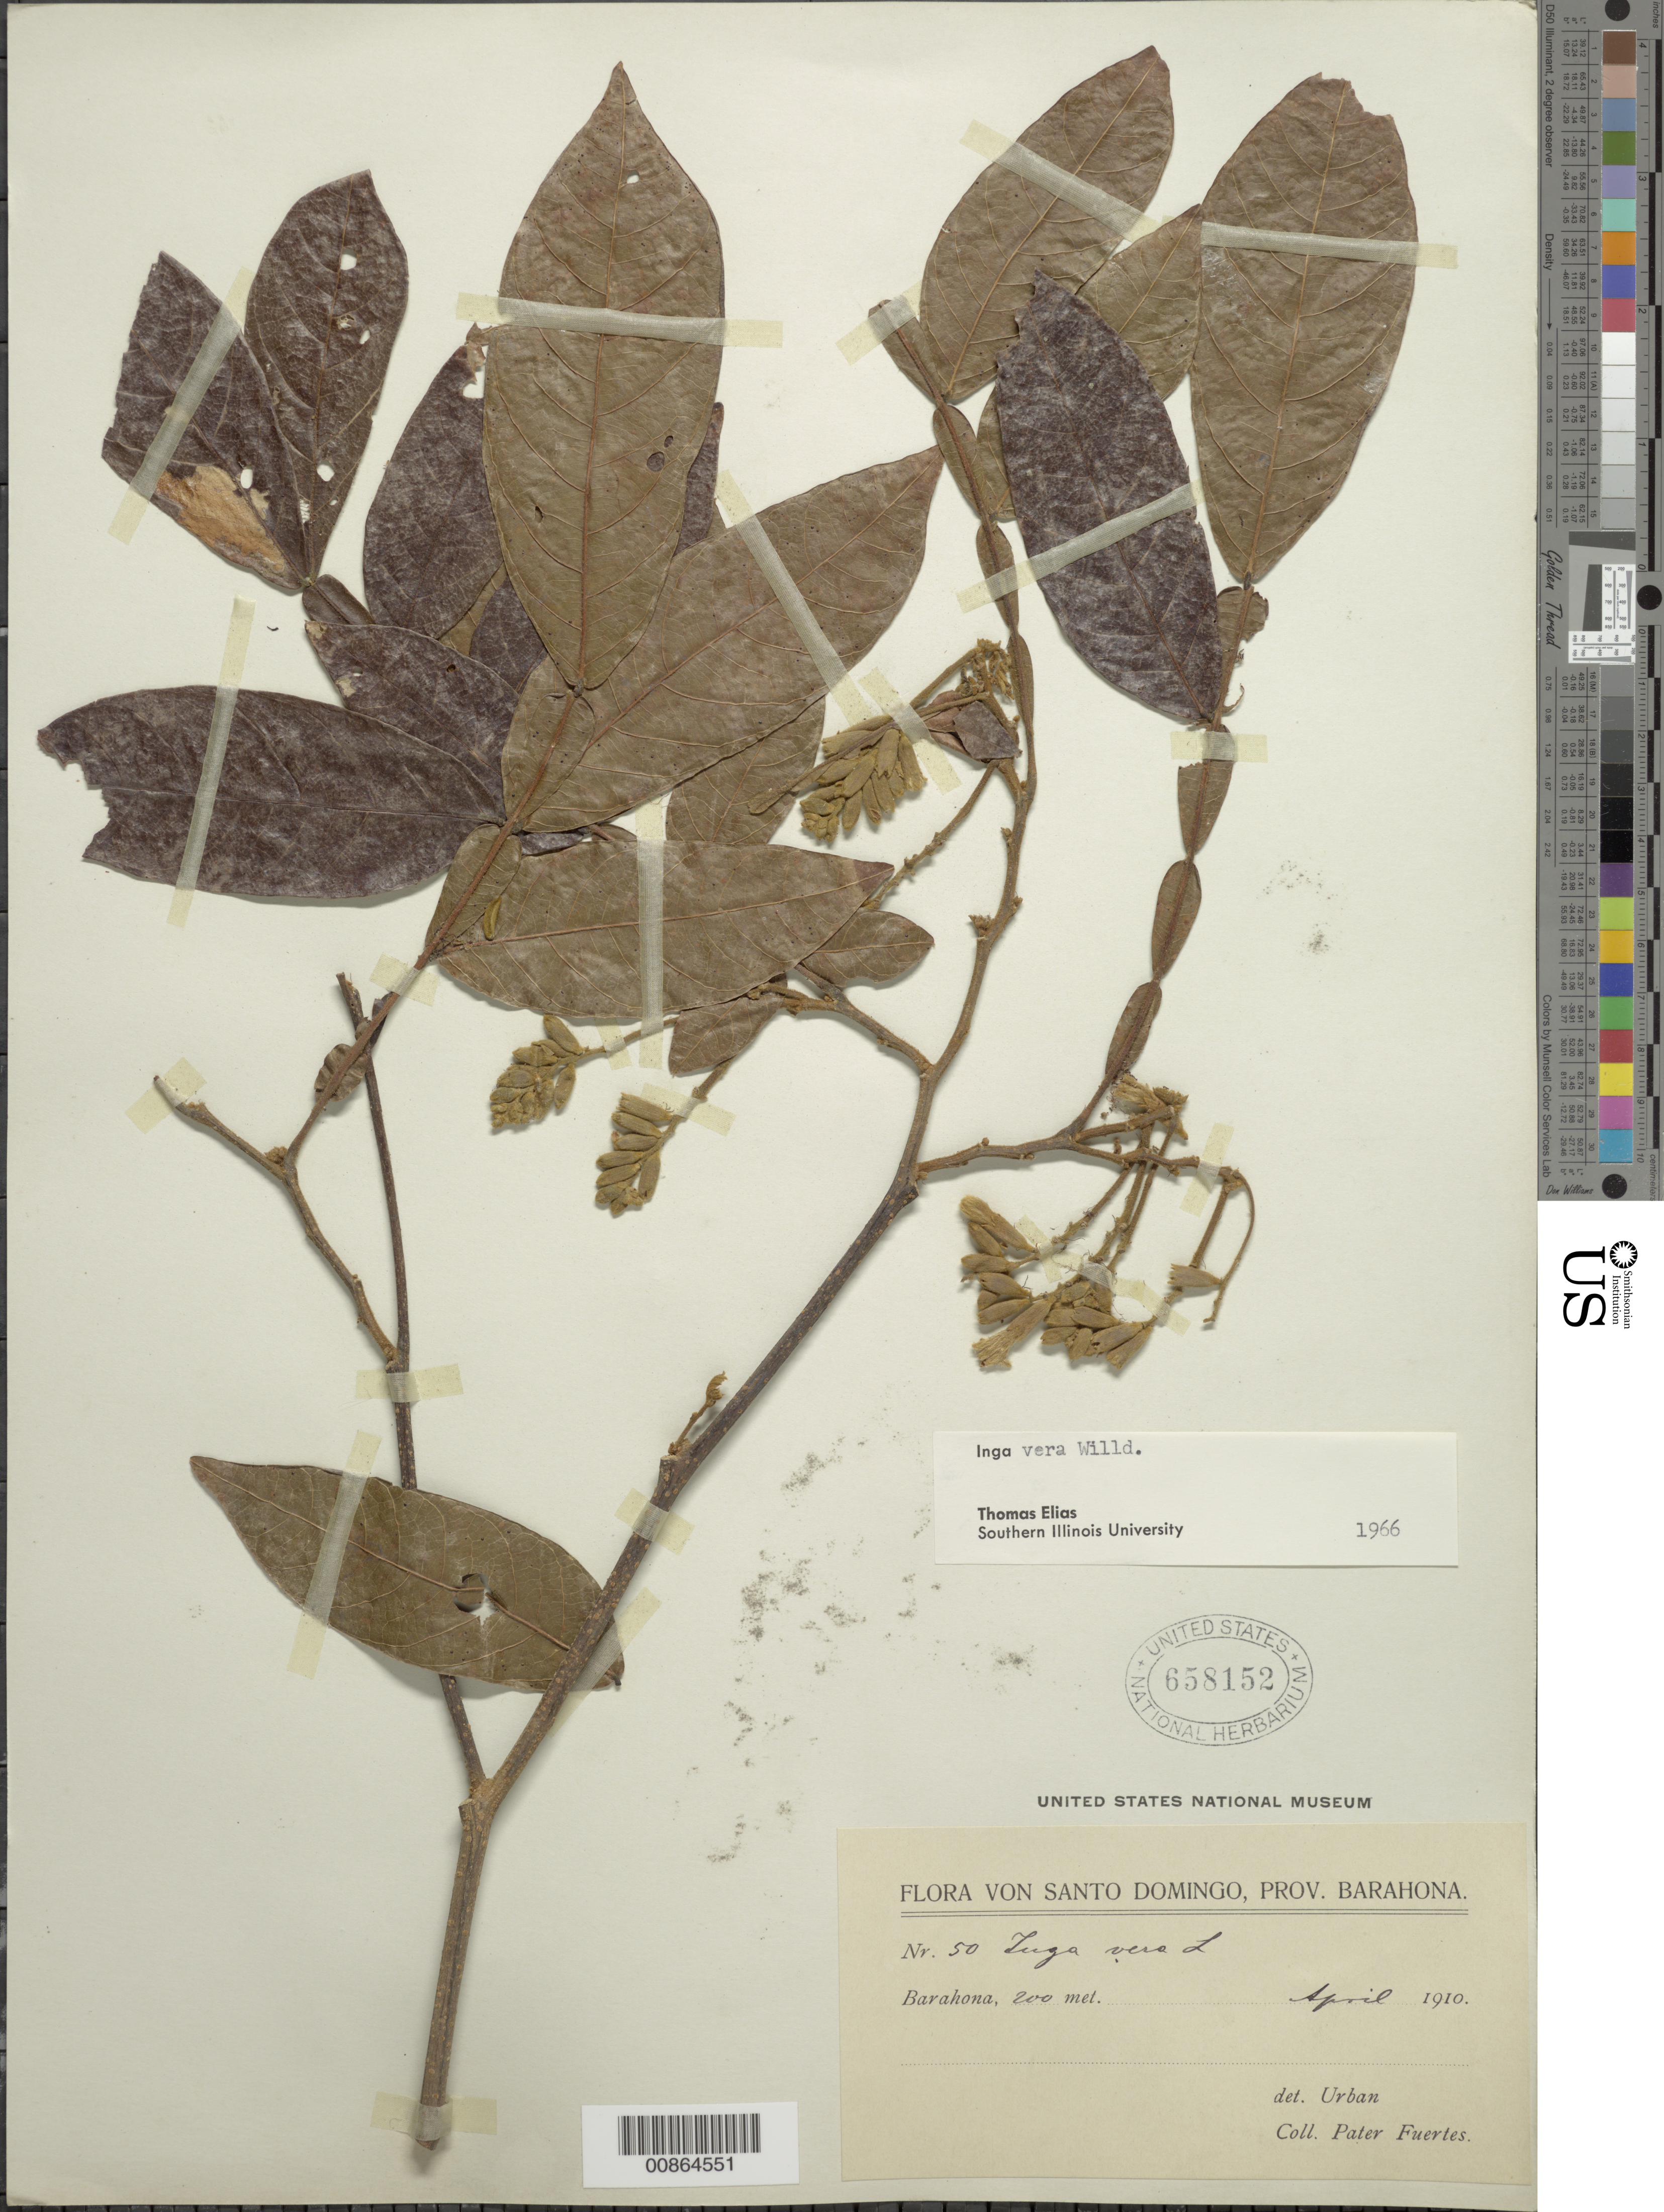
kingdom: Plantae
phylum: Tracheophyta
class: Magnoliopsida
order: Fabales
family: Fabaceae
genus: Inga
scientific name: Inga vera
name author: Willd.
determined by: Elias, T., (SIU), Southern Illinois University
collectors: M. D. Fuertes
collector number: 50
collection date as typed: Apr 1910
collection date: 1910-04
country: Dominican Republic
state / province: Barahona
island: Hispaniola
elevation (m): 200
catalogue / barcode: US 658152